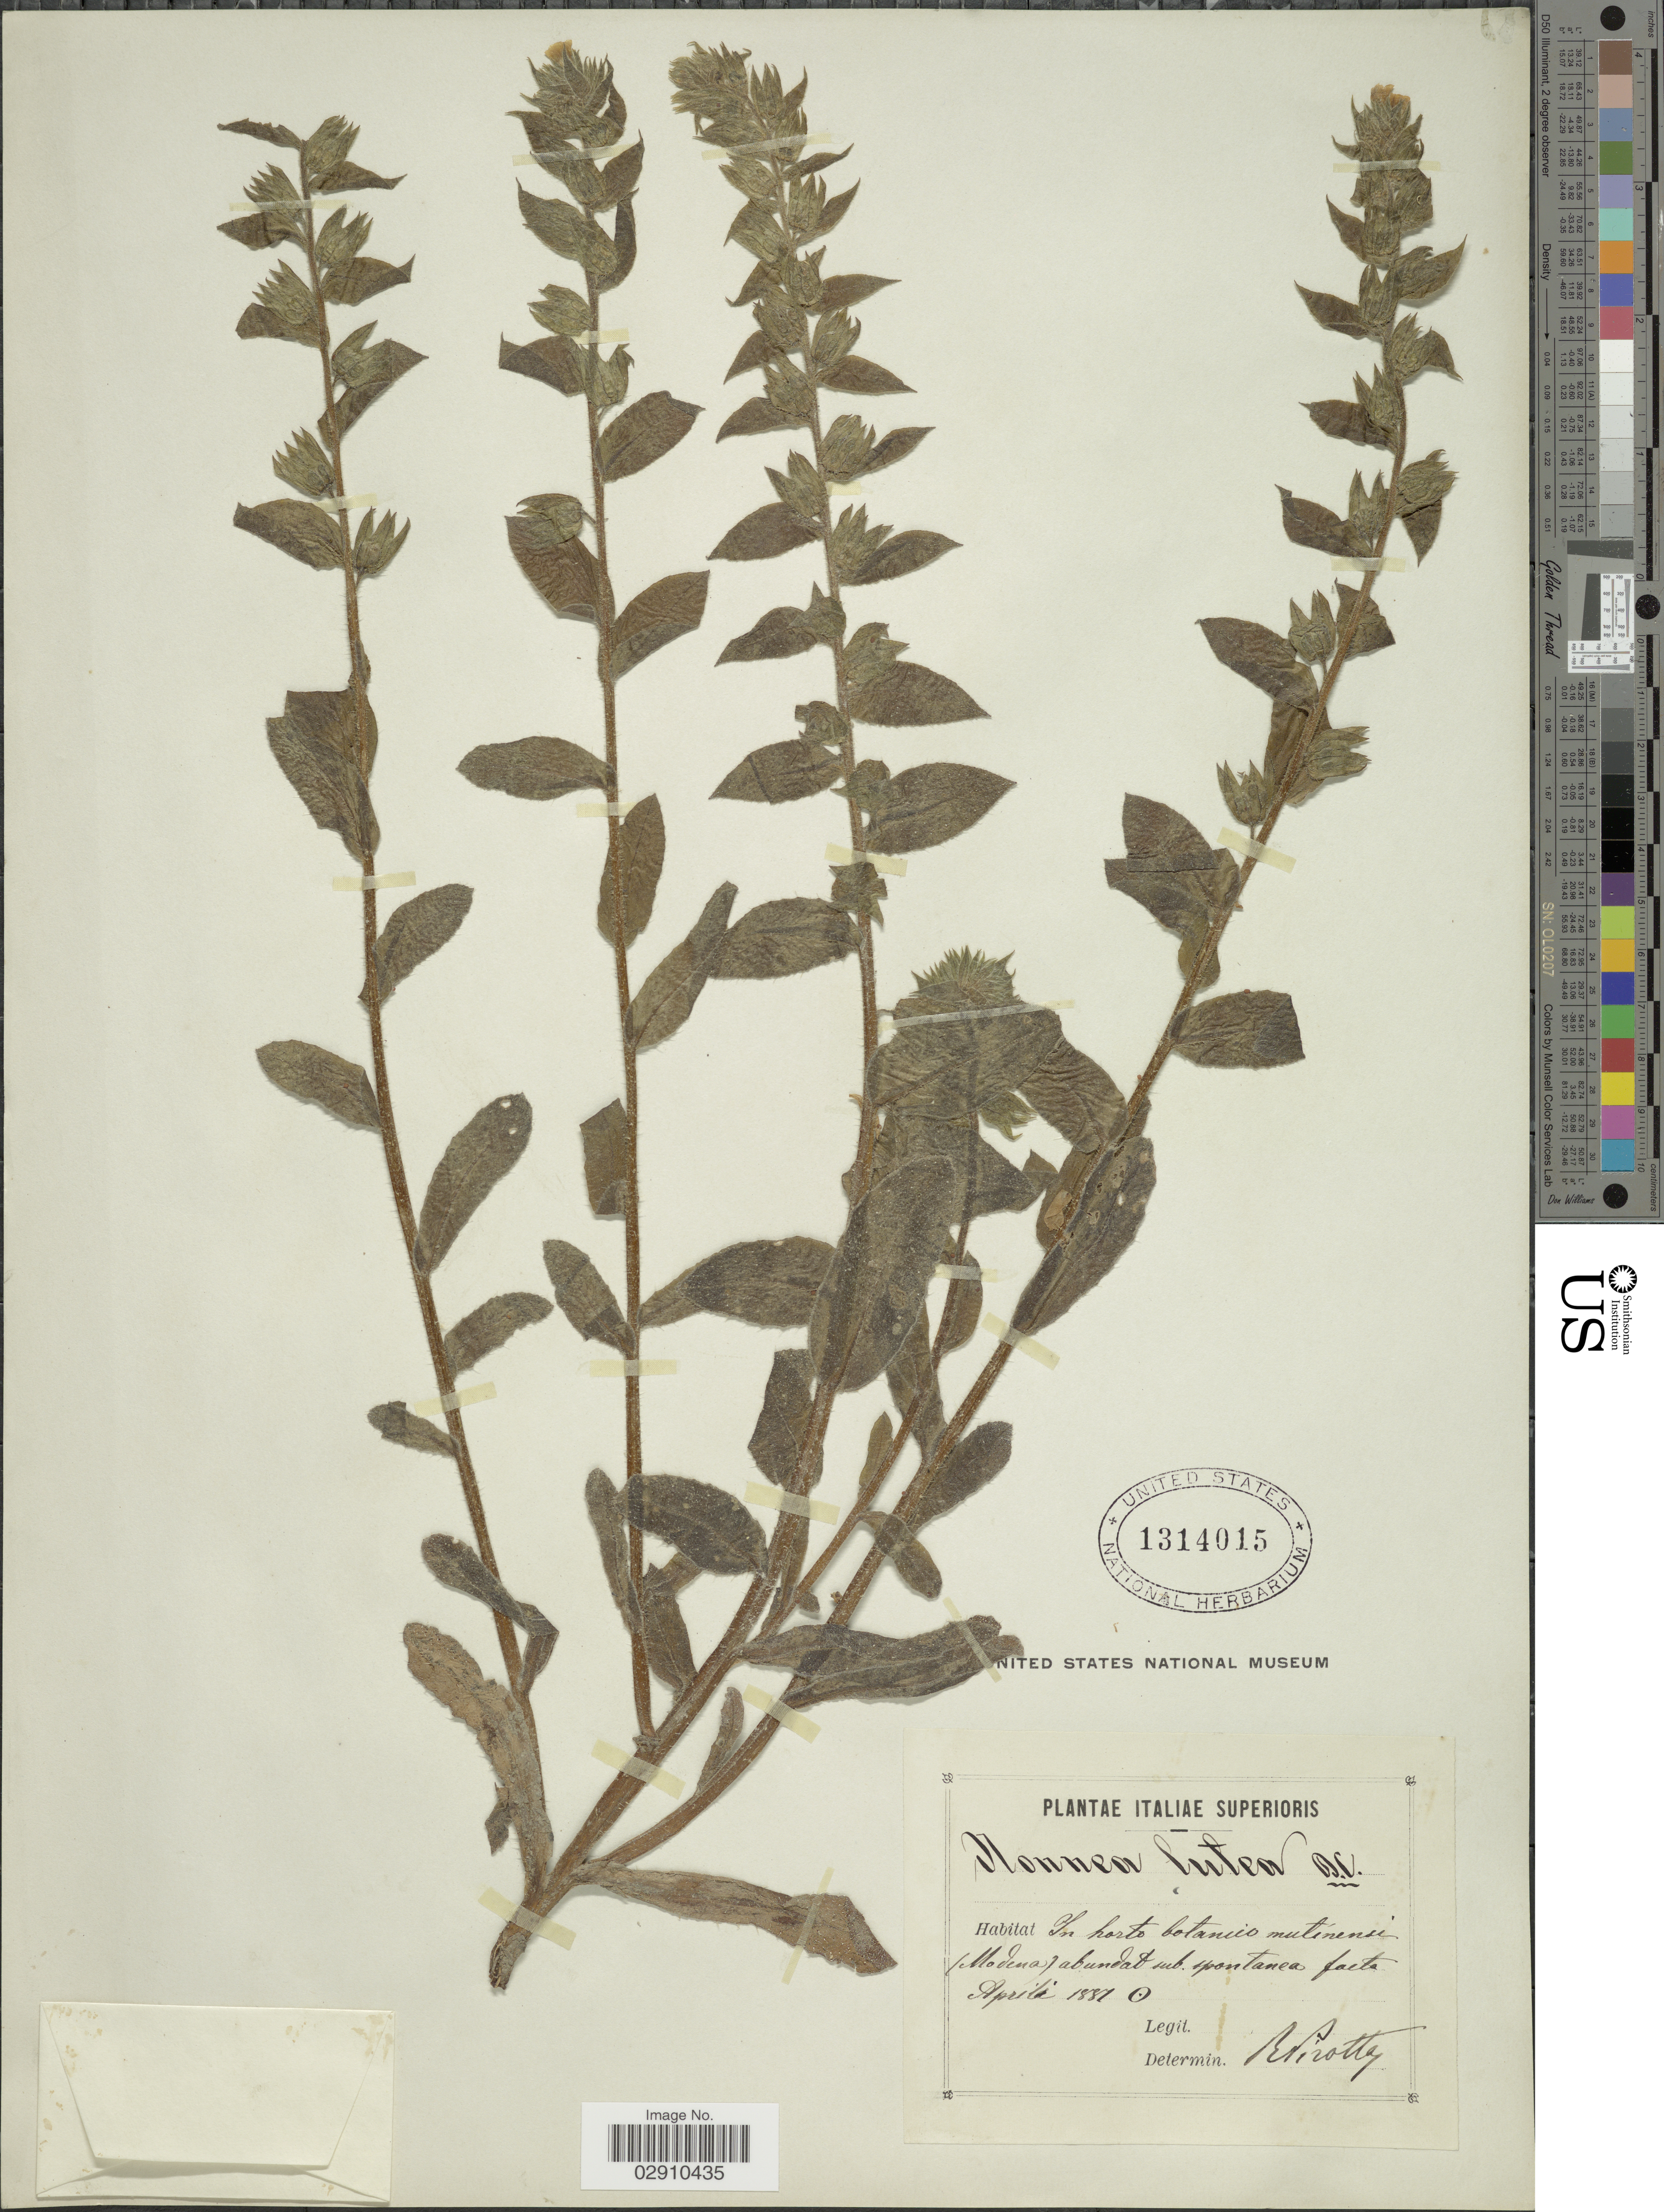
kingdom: Plantae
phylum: Tracheophyta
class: Magnoliopsida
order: Boraginales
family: Boraginaceae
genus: Nonea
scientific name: Nonea lutea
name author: (Desr.) DC.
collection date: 1887-04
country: Italy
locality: Italiae Superioris. In horto botanico mutinensi (Modena).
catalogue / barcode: US 1314015